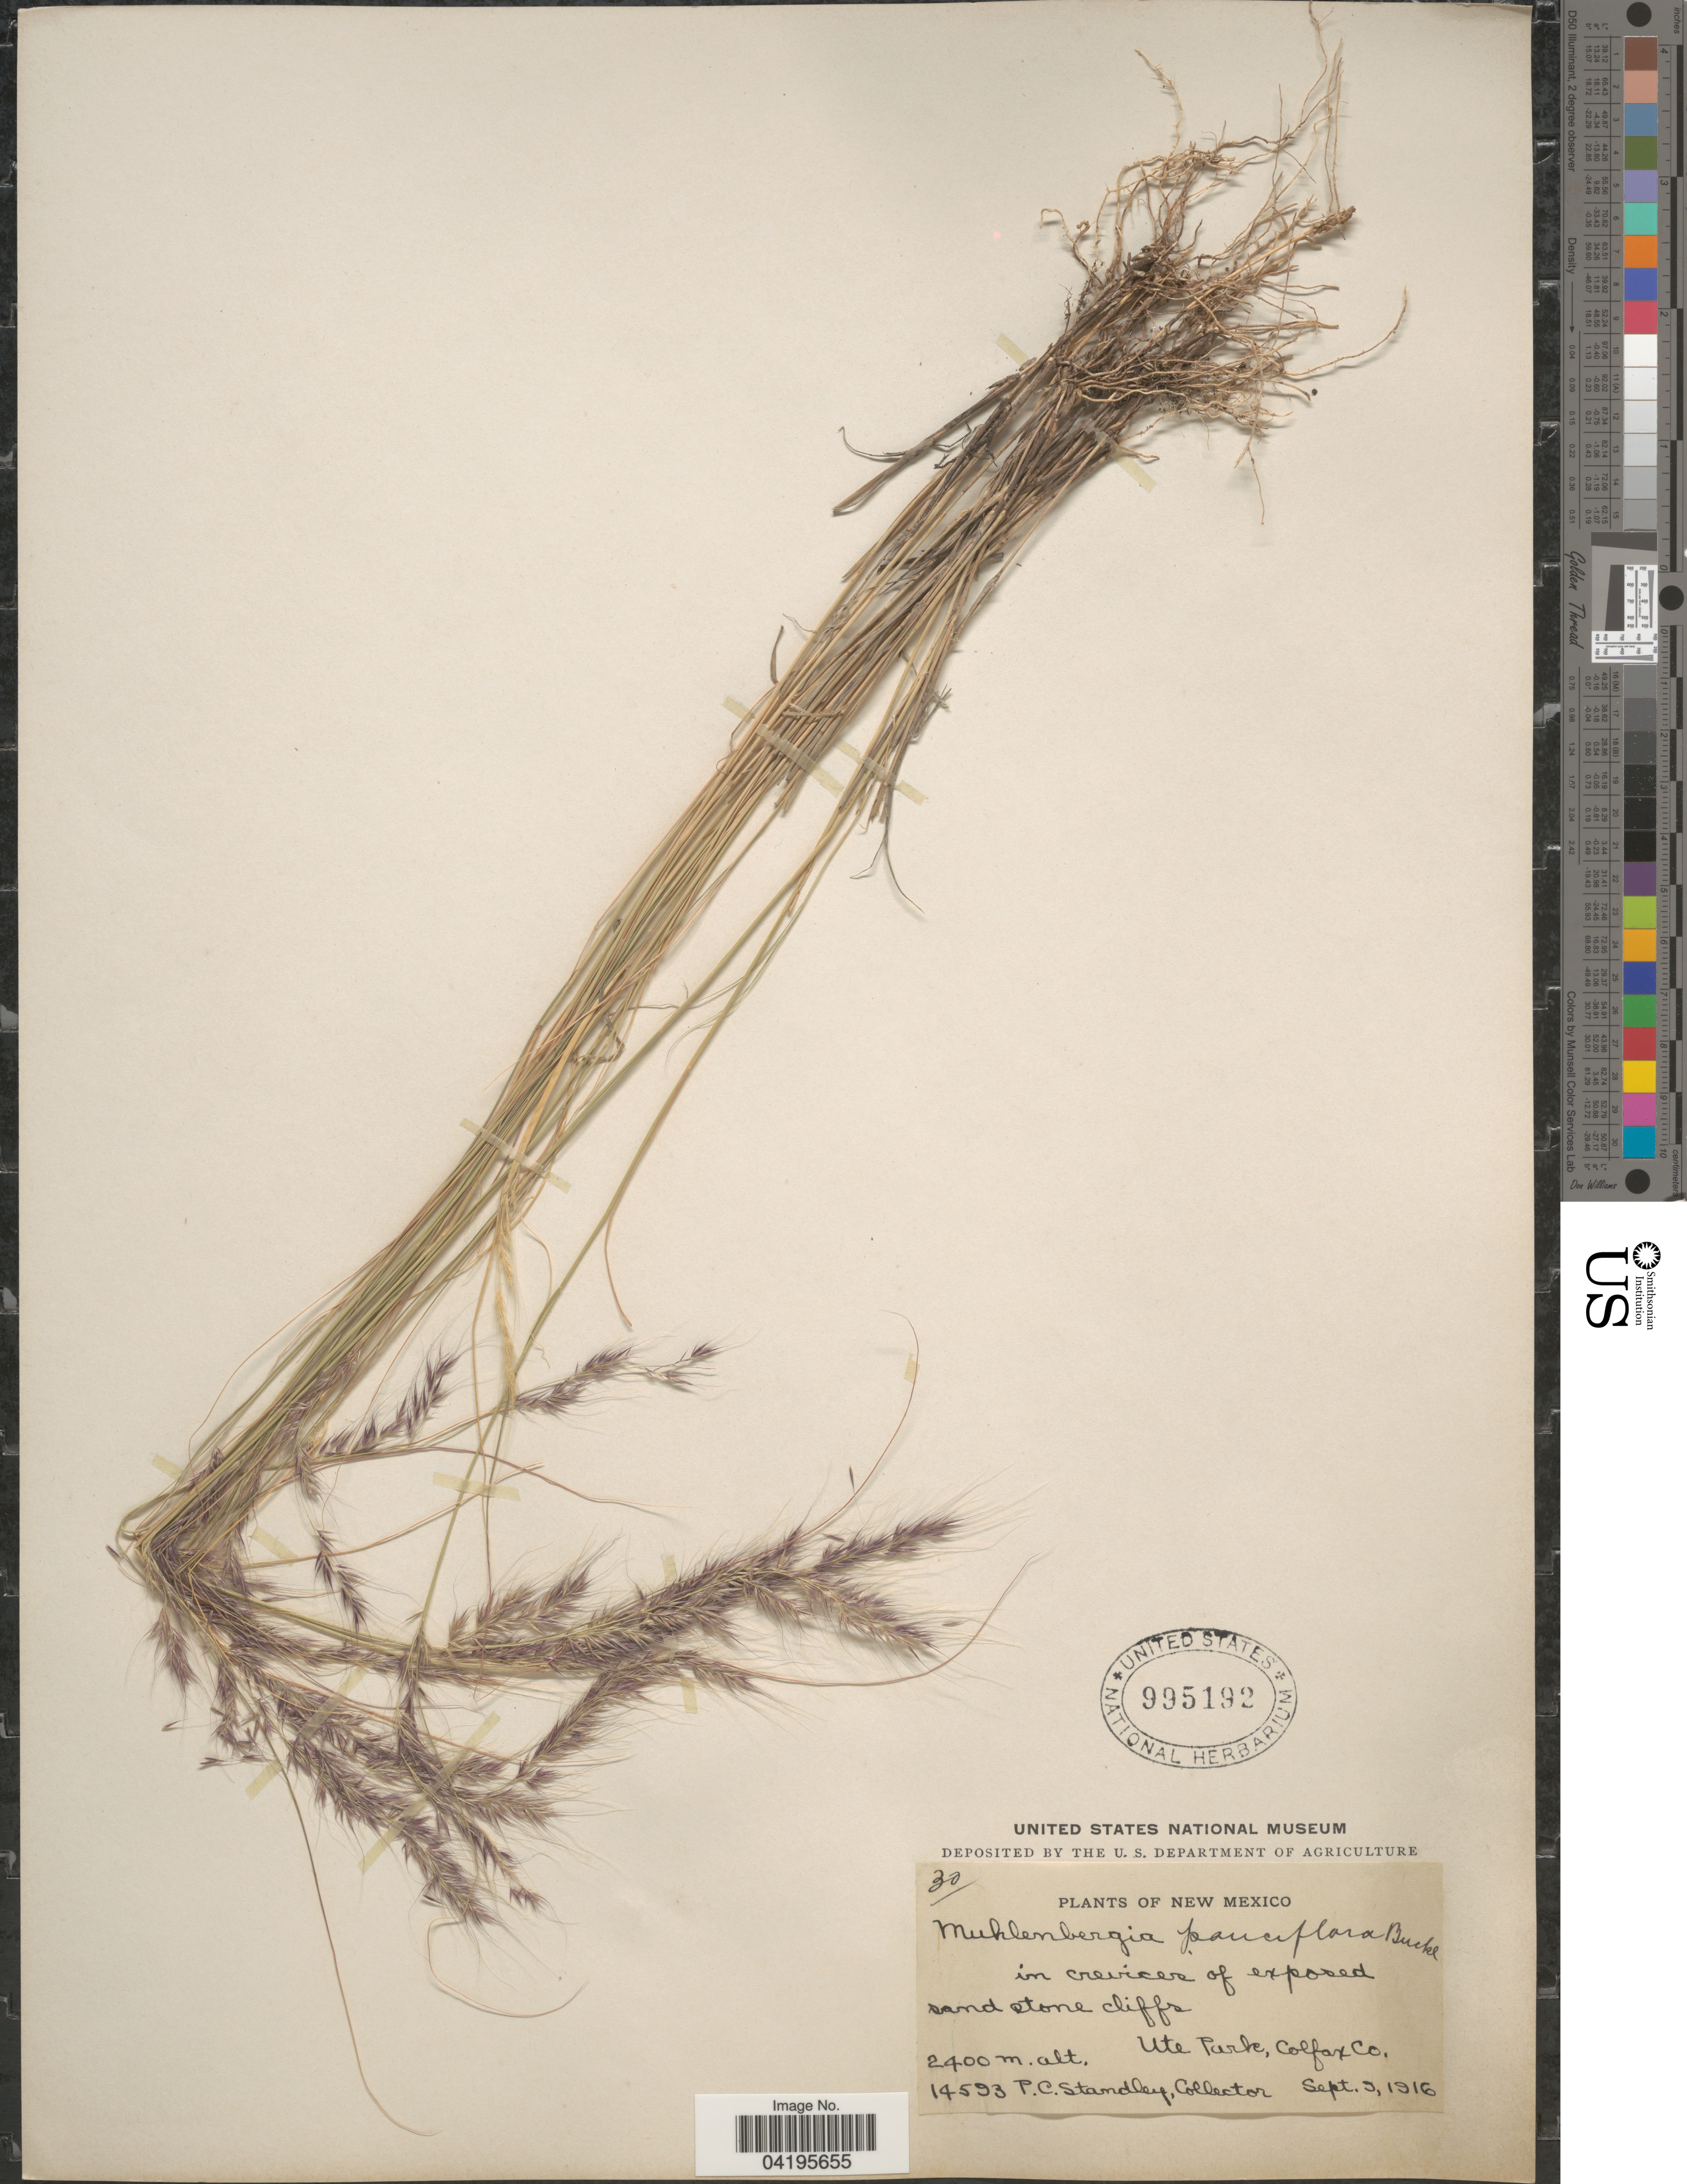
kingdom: Plantae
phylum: Tracheophyta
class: Liliopsida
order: Poales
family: Poaceae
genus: Muhlenbergia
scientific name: Muhlenbergia pauciflora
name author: Buckley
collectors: P. C. Standley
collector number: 14593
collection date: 1916-09-09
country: United States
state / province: New Mexico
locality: Ute Park, Colfax Co.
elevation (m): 2400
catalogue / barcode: US 995192